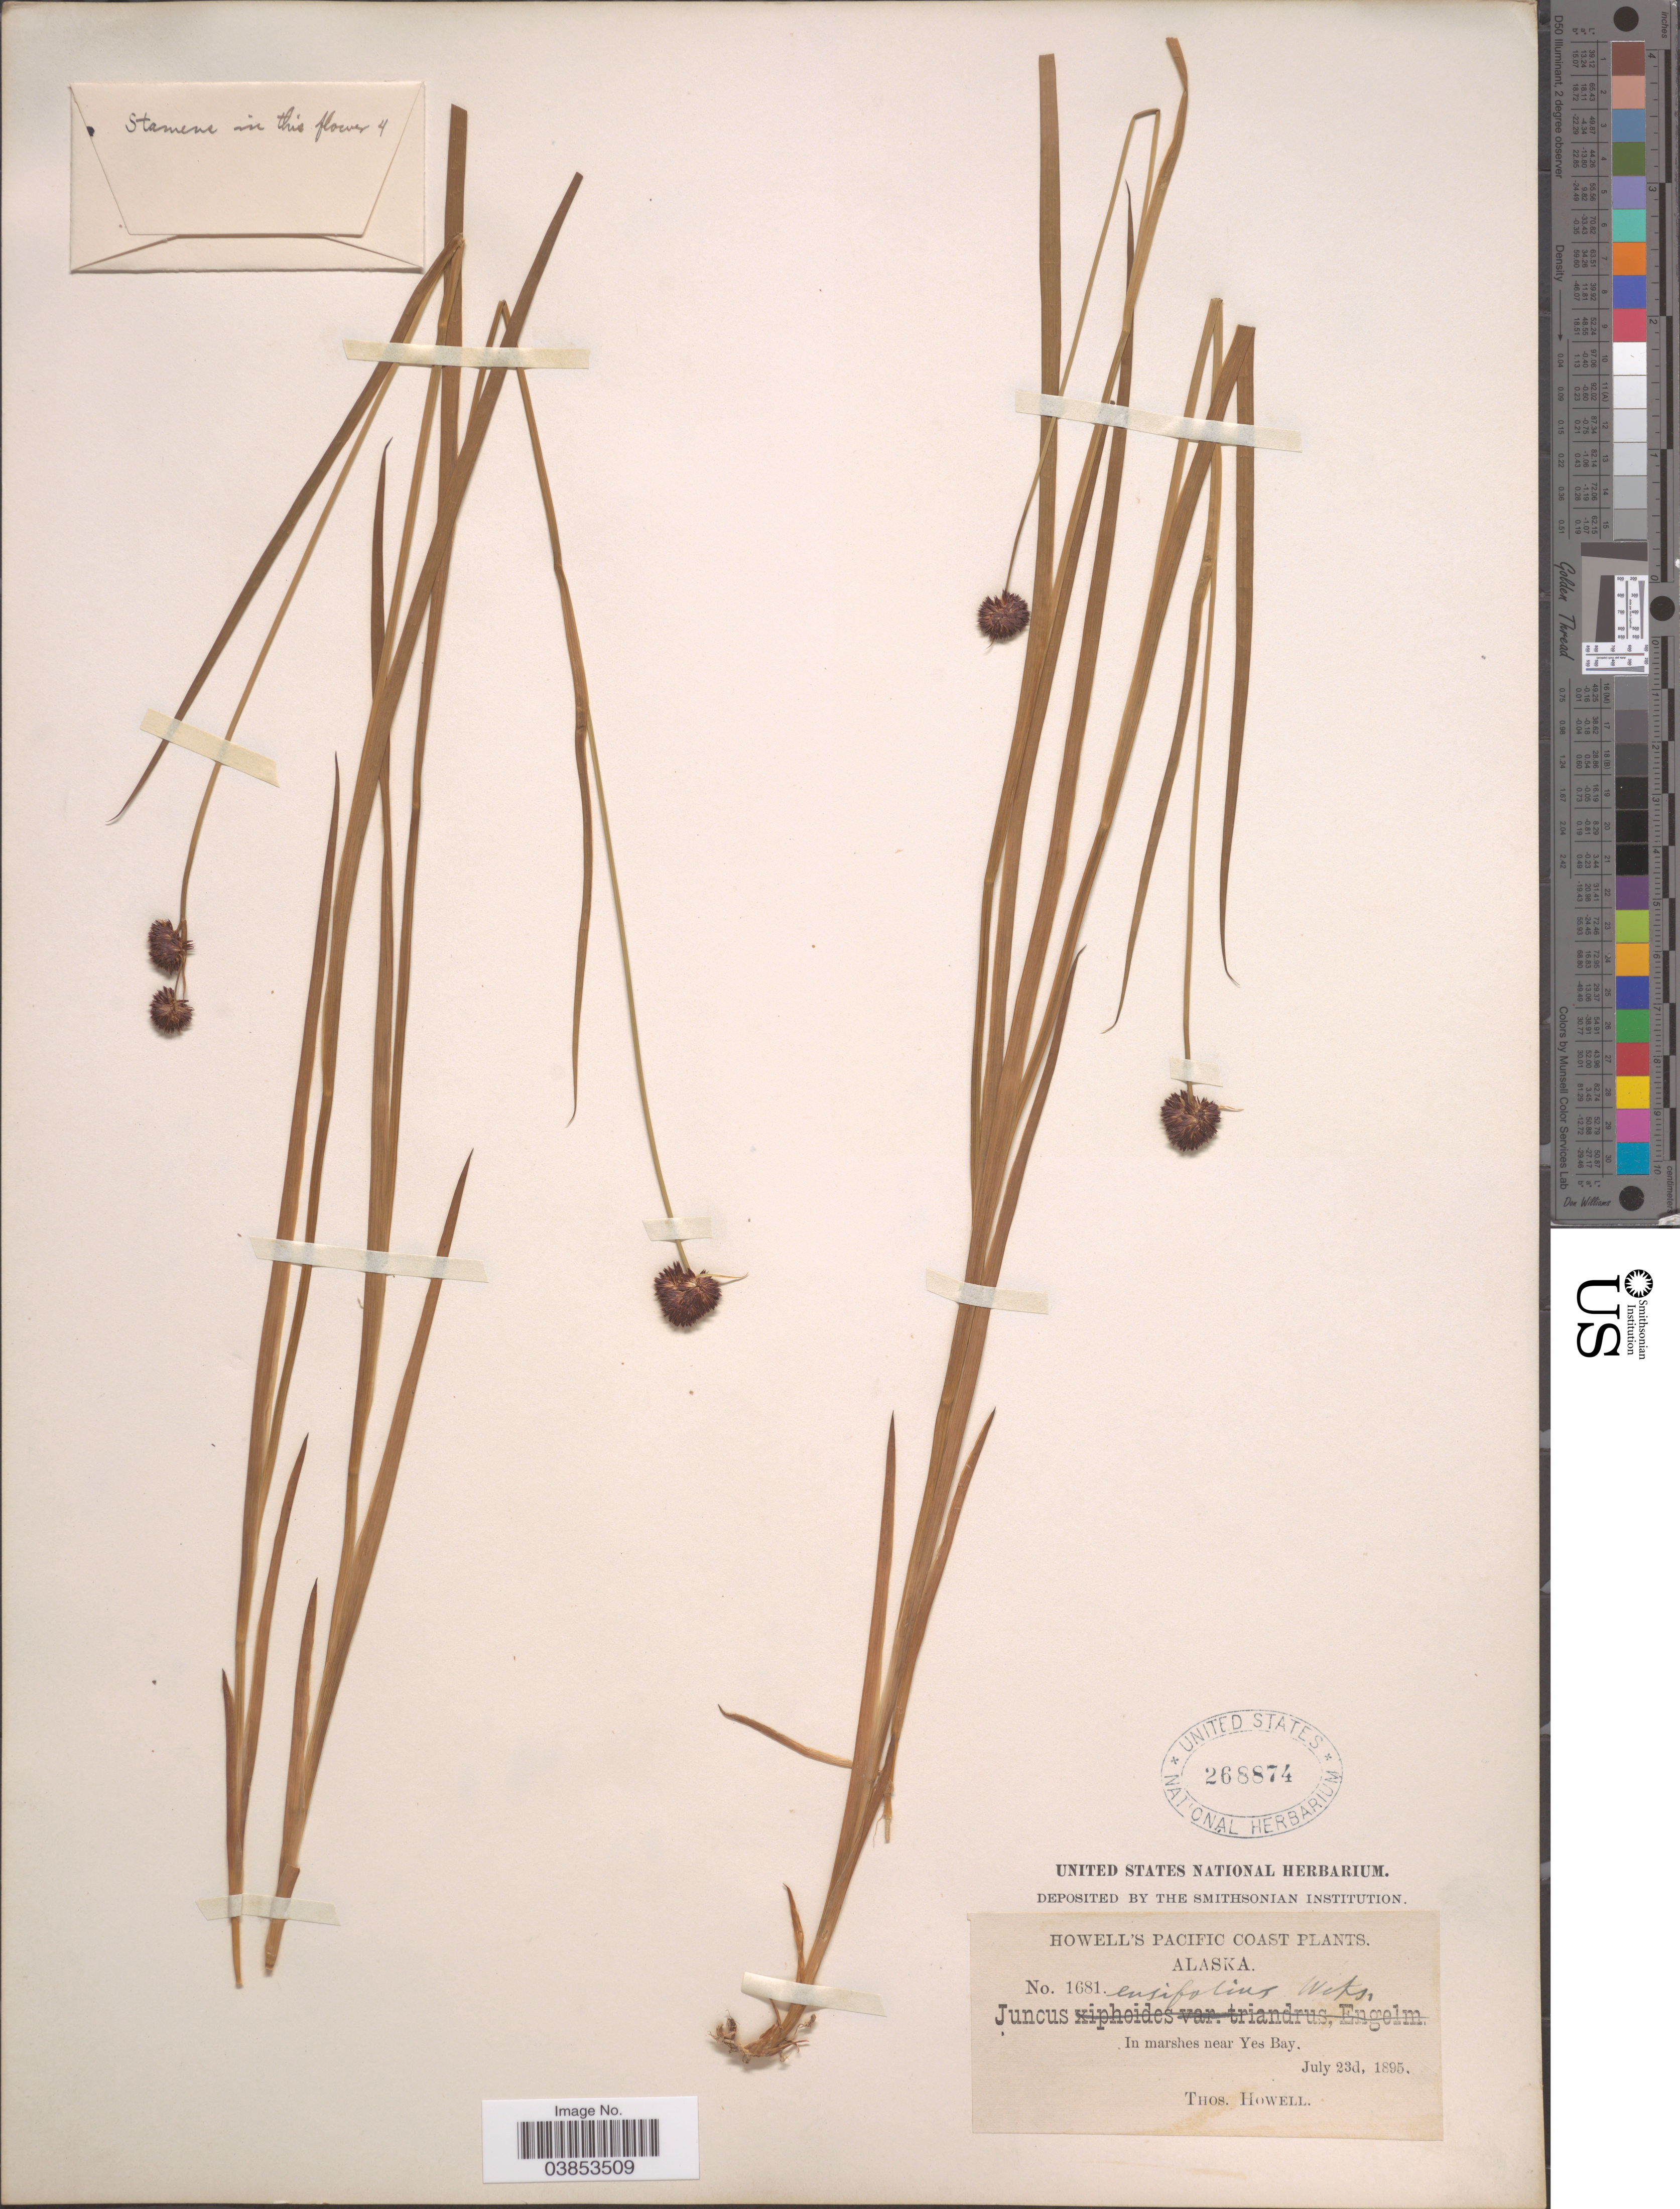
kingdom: Plantae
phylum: Tracheophyta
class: Liliopsida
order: Poales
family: Juncaceae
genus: Juncus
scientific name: Juncus ensifolius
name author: Wikstr.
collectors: T. Howell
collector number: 1681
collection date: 1895-07-23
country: United States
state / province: Alaska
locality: Pacific Coast. Near Yes Bay.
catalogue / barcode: US 268874